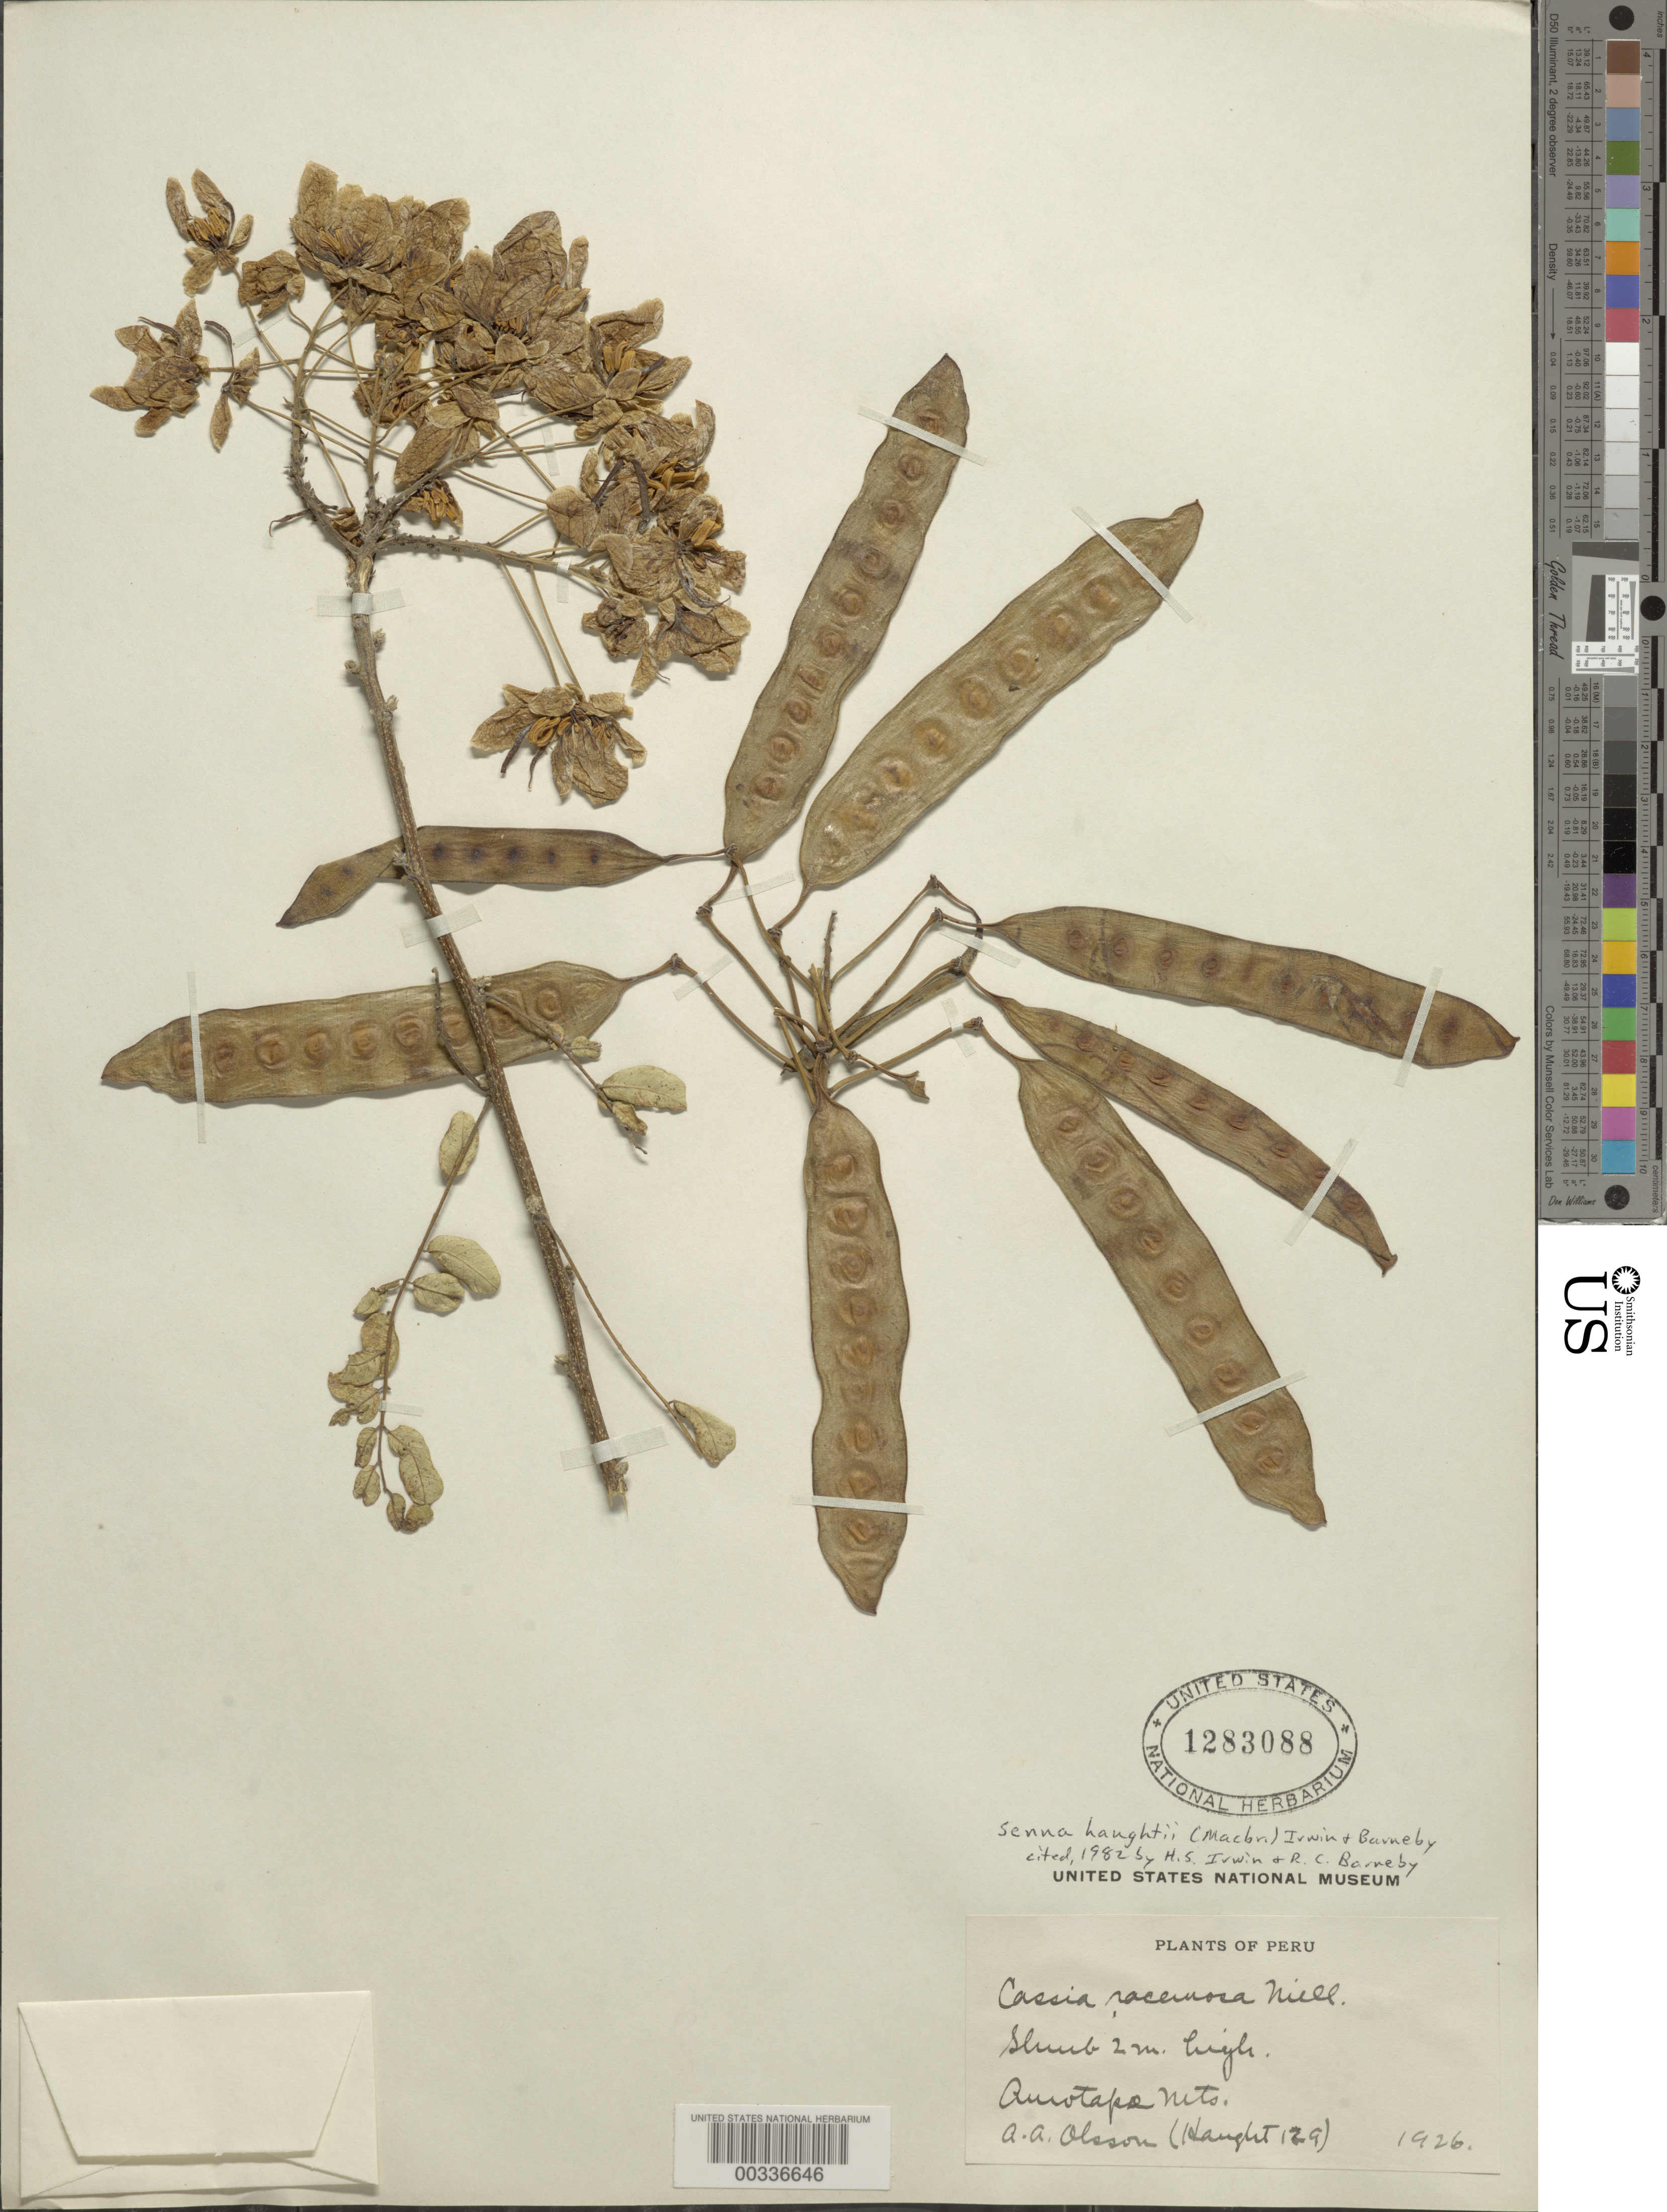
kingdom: Plantae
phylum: Tracheophyta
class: Magnoliopsida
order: Fabales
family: Fabaceae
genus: Senna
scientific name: Senna haughtii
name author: (J.F. Macbr.) H.S. Irwin & Barneby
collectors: A. Olsson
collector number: Haught 129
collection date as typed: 1926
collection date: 1926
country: Peru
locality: Aurotape Mountains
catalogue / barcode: US 1283088